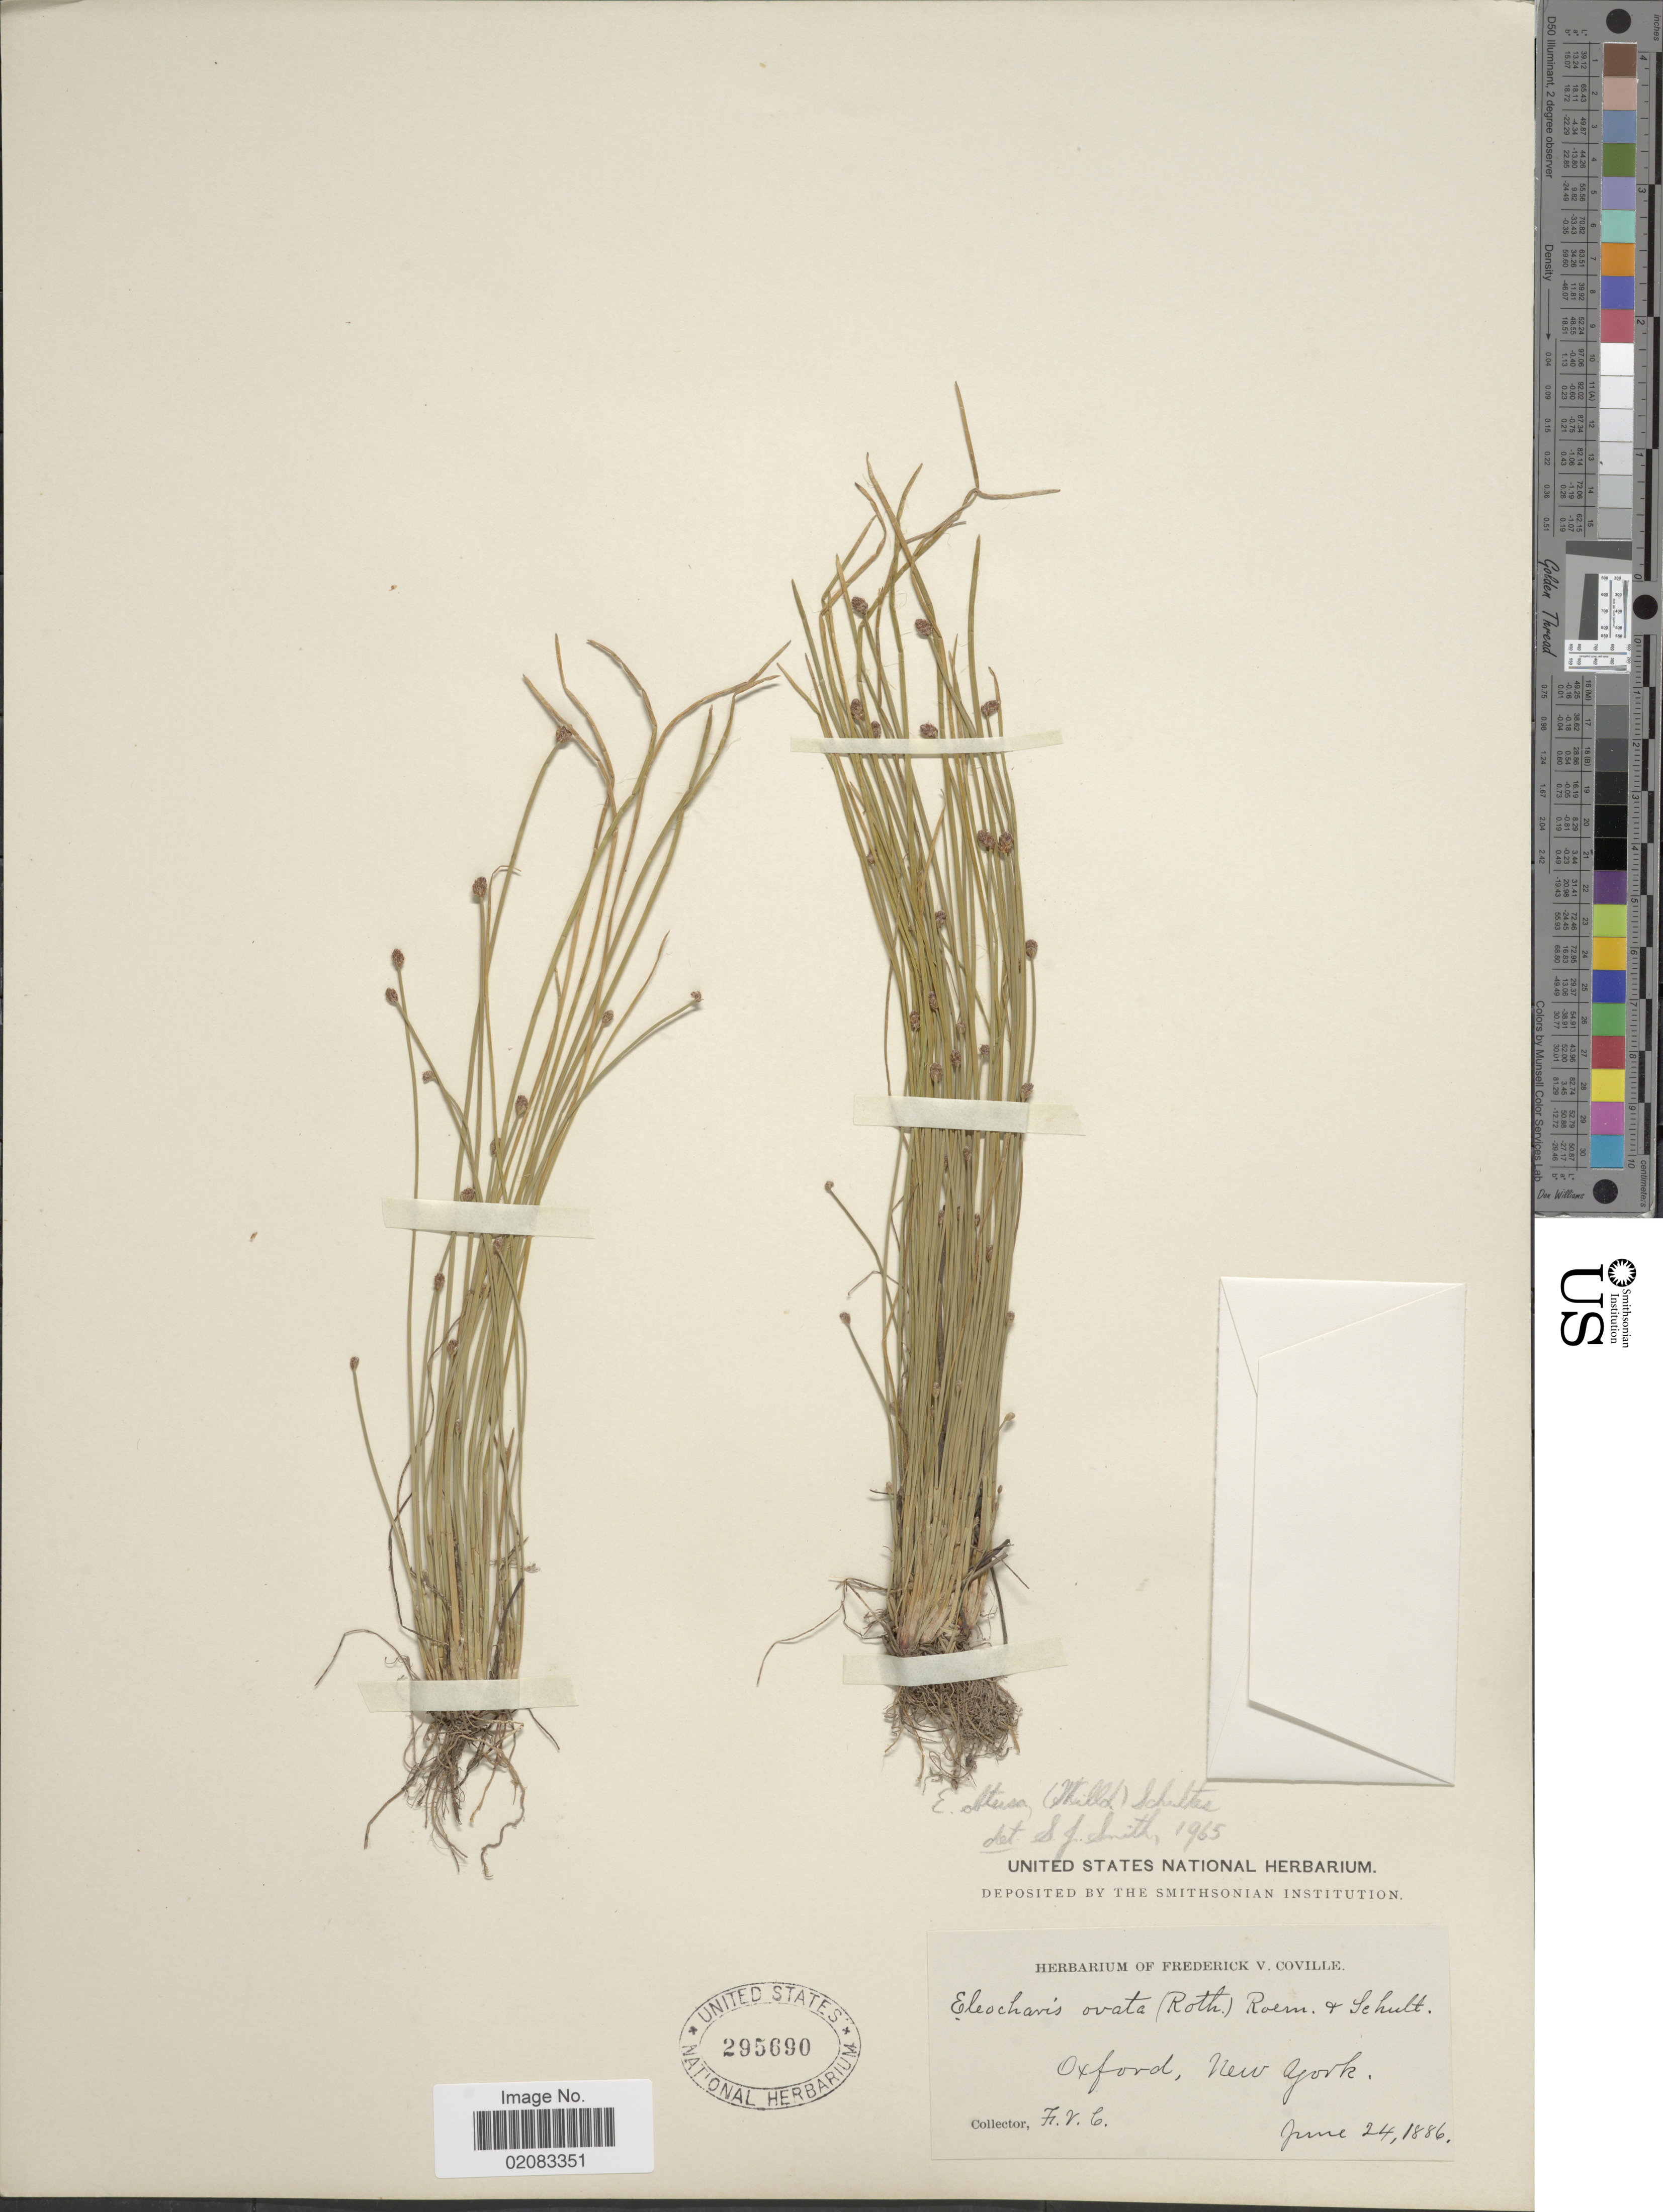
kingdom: Plantae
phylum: Tracheophyta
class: Liliopsida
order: Poales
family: Cyperaceae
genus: Eleocharis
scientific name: Eleocharis obtusa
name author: (Willd.) Schult.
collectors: F. V. Coville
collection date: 1886-06-24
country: United States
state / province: New York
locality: Oxford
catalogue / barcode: US 295690